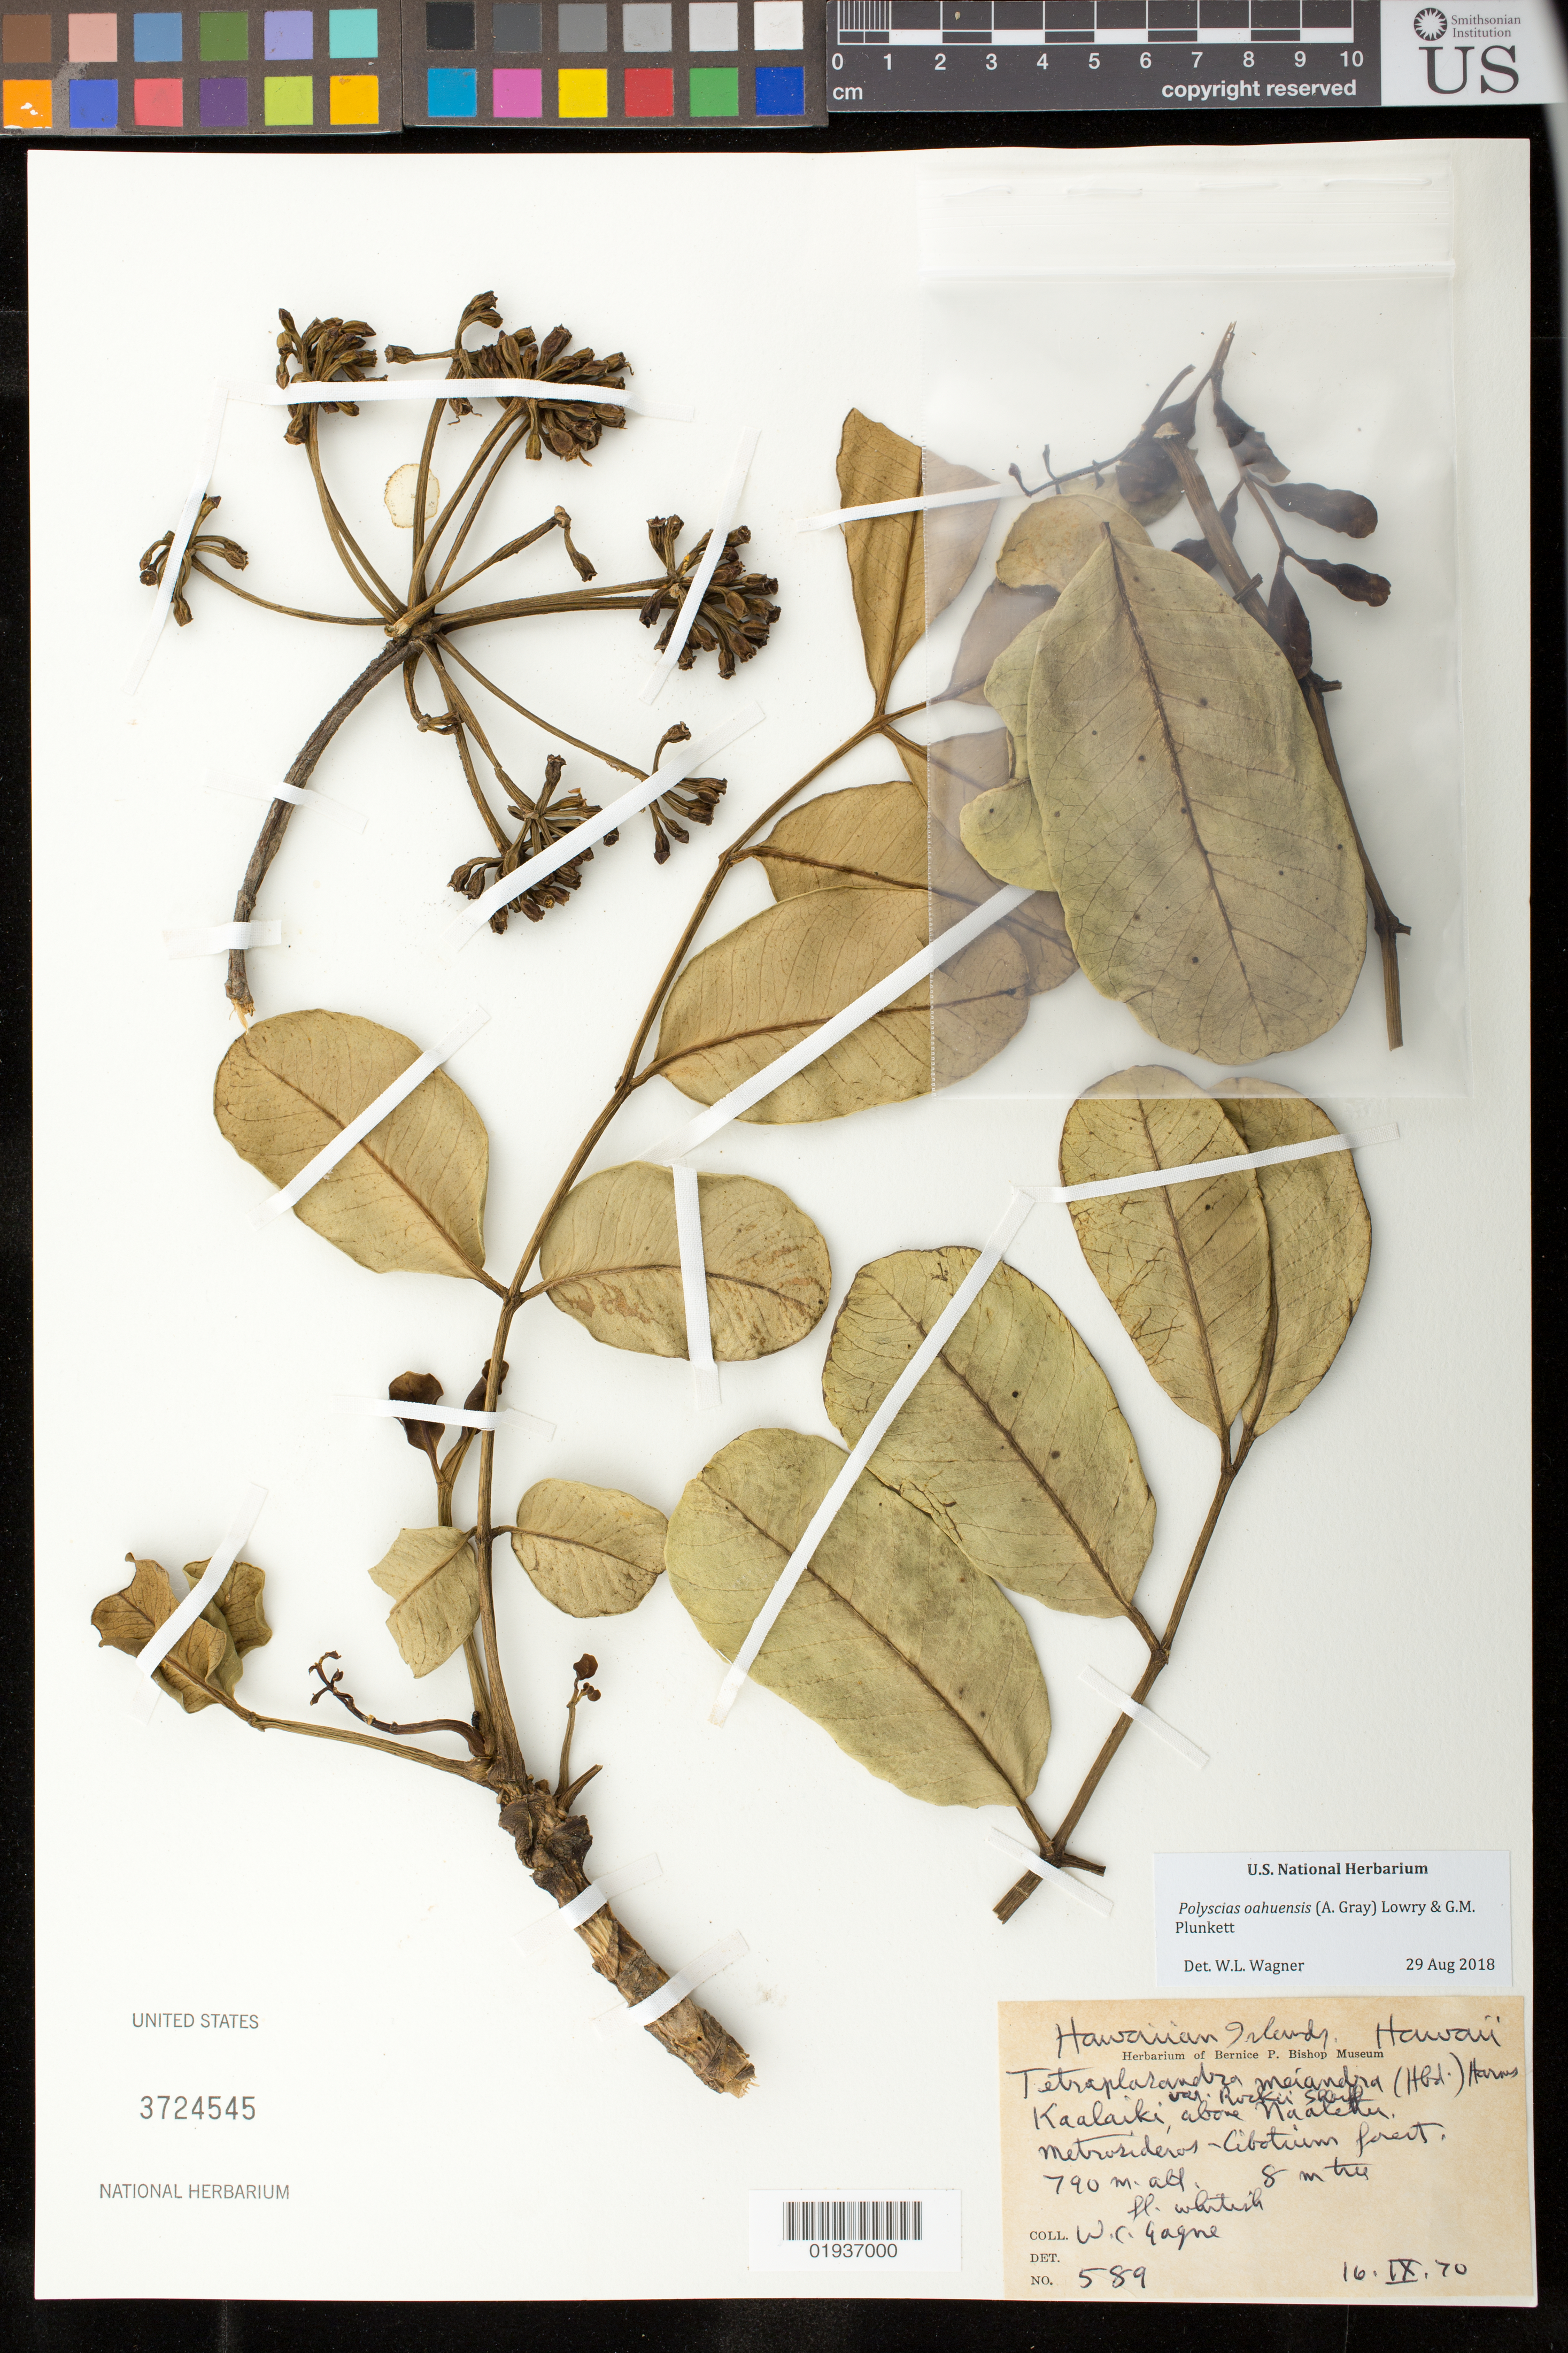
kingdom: Plantae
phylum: Tracheophyta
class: Magnoliopsida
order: Apiales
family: Araliaceae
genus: Polyscias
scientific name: Polyscias oahuensis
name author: (A. Gray) Lowry & G. M. Plunkett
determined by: Wagner, W. L., (BOT), Smithsonian Institution - National Museum of Natural History (UNITED STATES)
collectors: W. Gagne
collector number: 589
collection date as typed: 16.IX.70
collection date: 1970-09-16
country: United States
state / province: Hawaii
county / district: Hawaii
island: Hawaii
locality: Kaalaiki, above Na'alehu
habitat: Forest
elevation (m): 790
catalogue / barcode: US 3724545